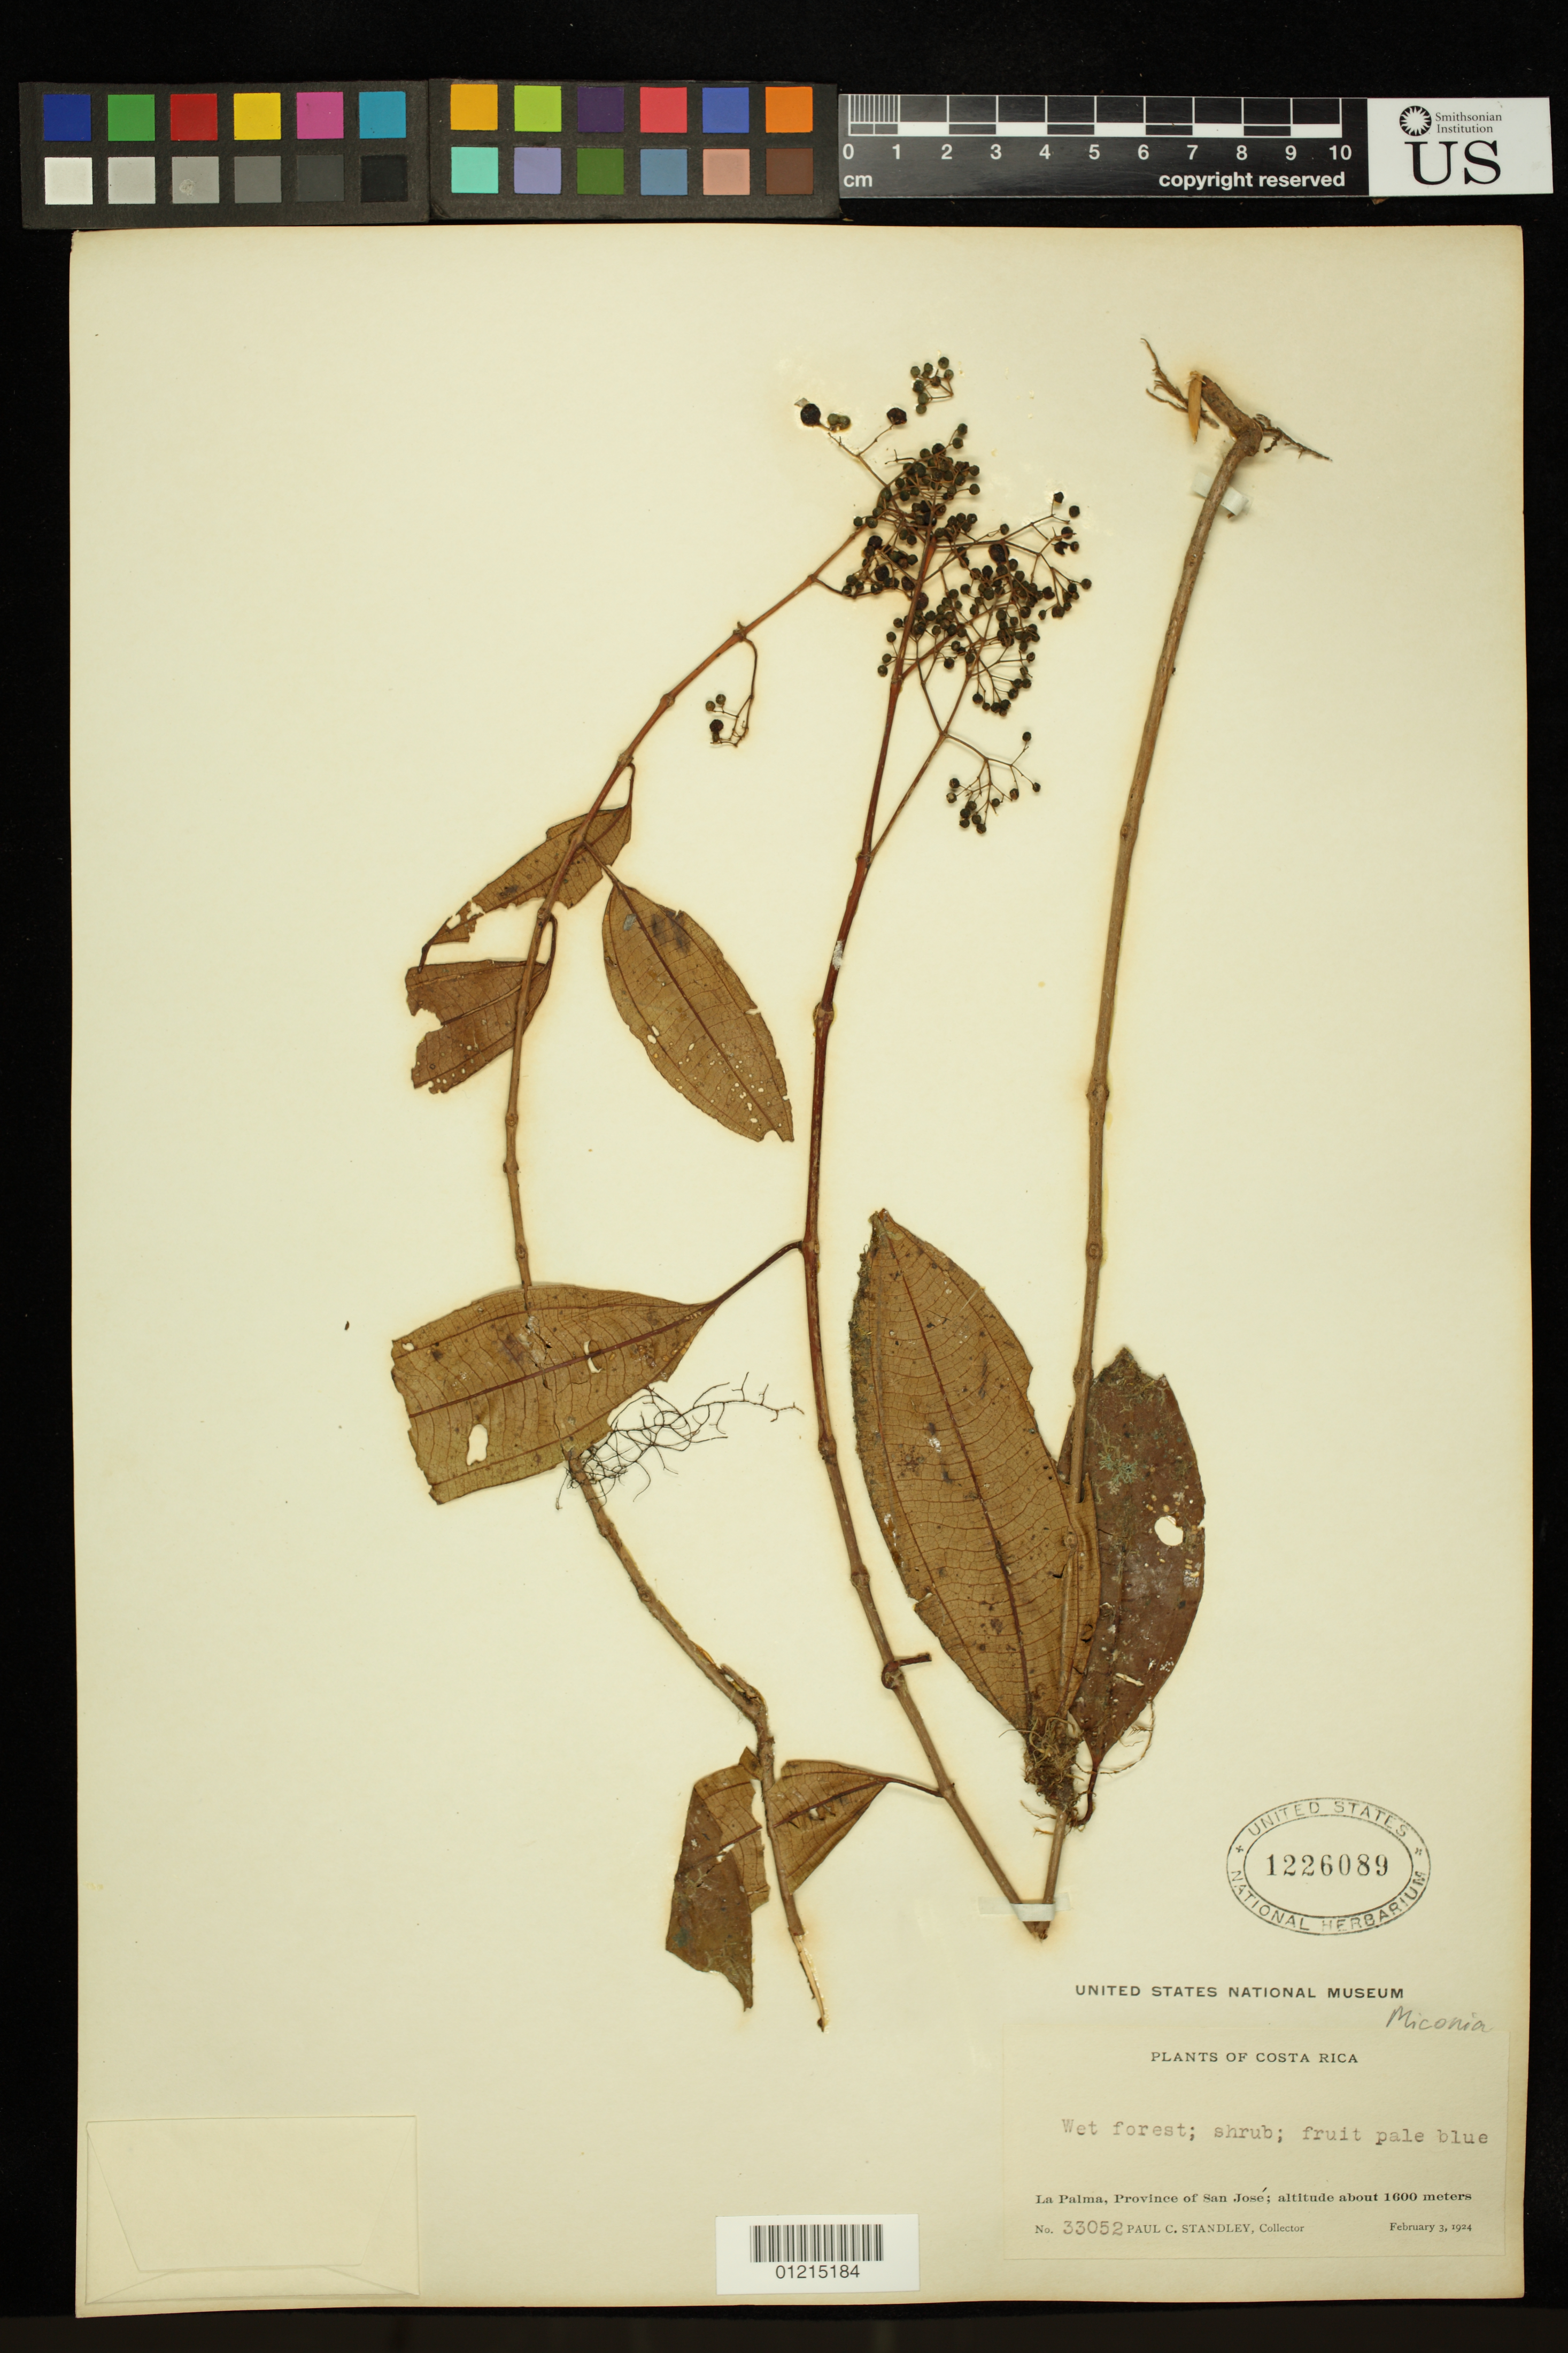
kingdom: Plantae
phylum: Tracheophyta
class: Magnoliopsida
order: Myrtales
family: Melastomataceae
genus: Miconia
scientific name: Miconia sp.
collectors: P. C. Standley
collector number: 33052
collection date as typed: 03 Feb 1924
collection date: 1924-02-03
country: Costa Rica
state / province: San José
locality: La Palma.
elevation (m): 1600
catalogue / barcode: US 1226089